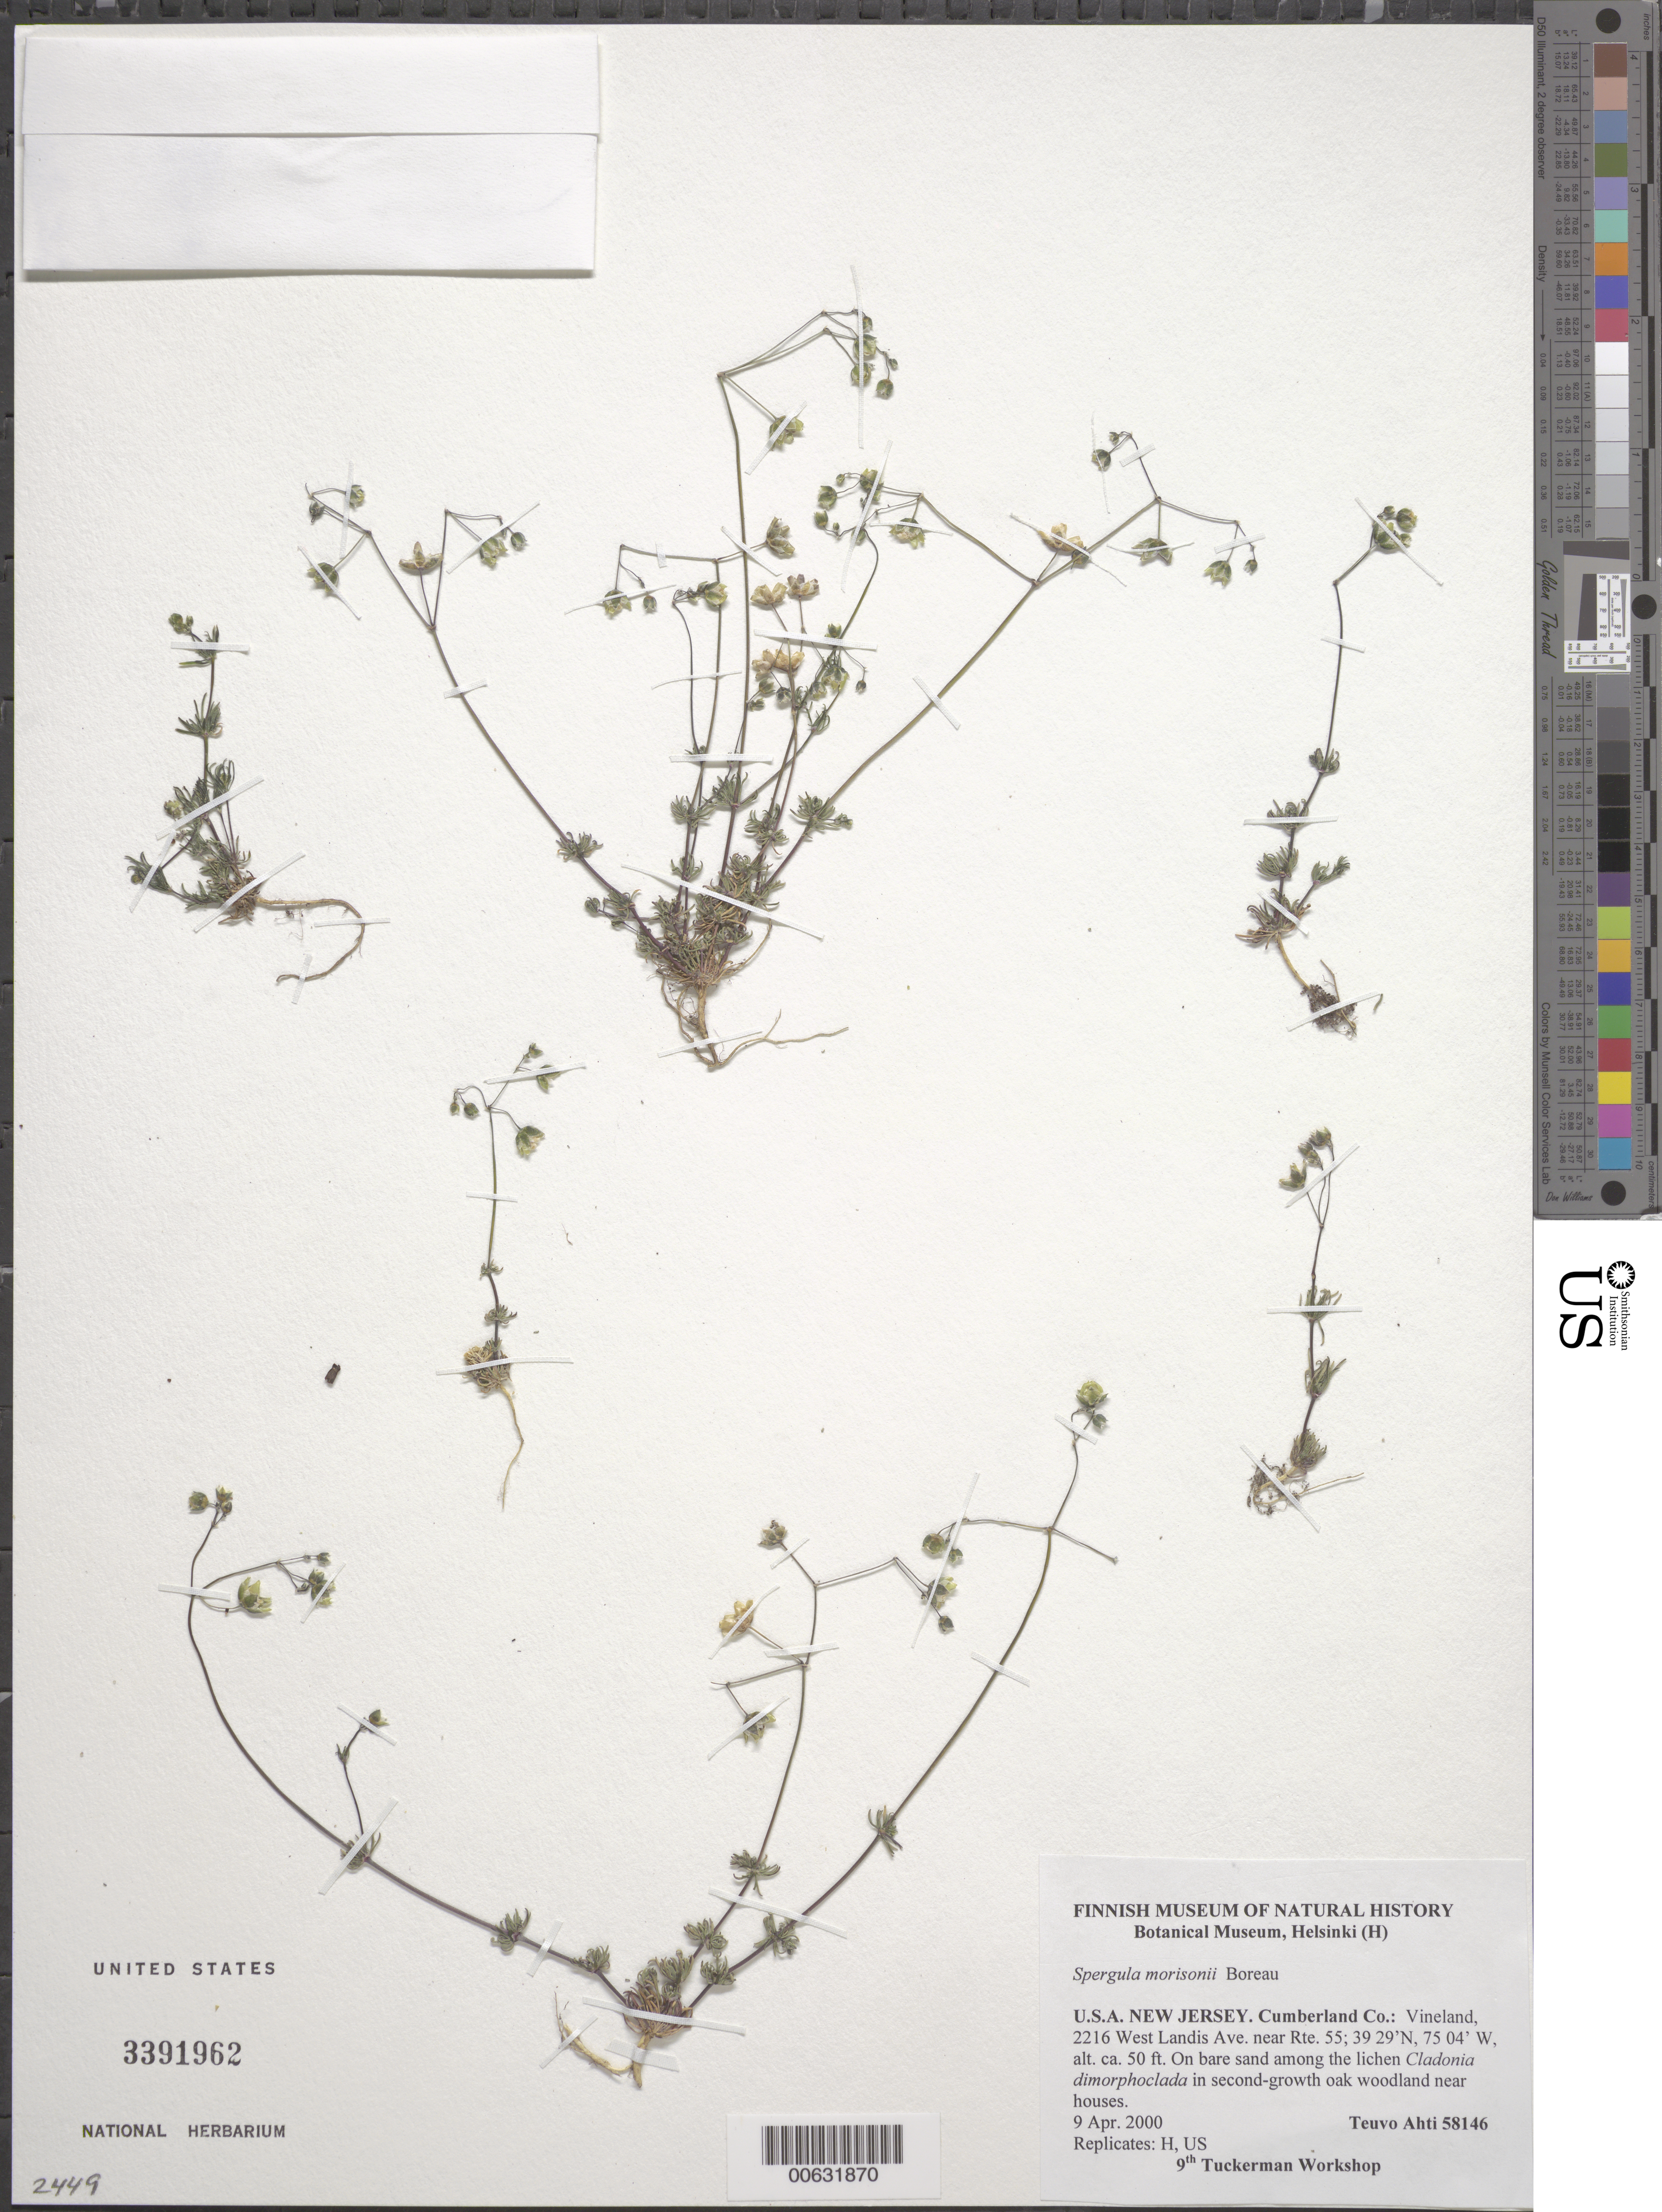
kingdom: Plantae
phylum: Tracheophyta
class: Magnoliopsida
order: Caryophyllales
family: Caryophyllaceae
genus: Spergula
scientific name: Spergula morisonii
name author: Boreau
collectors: T. T. Ahti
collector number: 58146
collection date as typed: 09 04 2000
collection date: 2000-04-09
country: United States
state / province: New Jersey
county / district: Cumberland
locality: Vineland, 2216 west landis ave, near rte 55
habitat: Bare sand among lichens in second-growth oak woodland near houses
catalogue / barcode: US 3391962